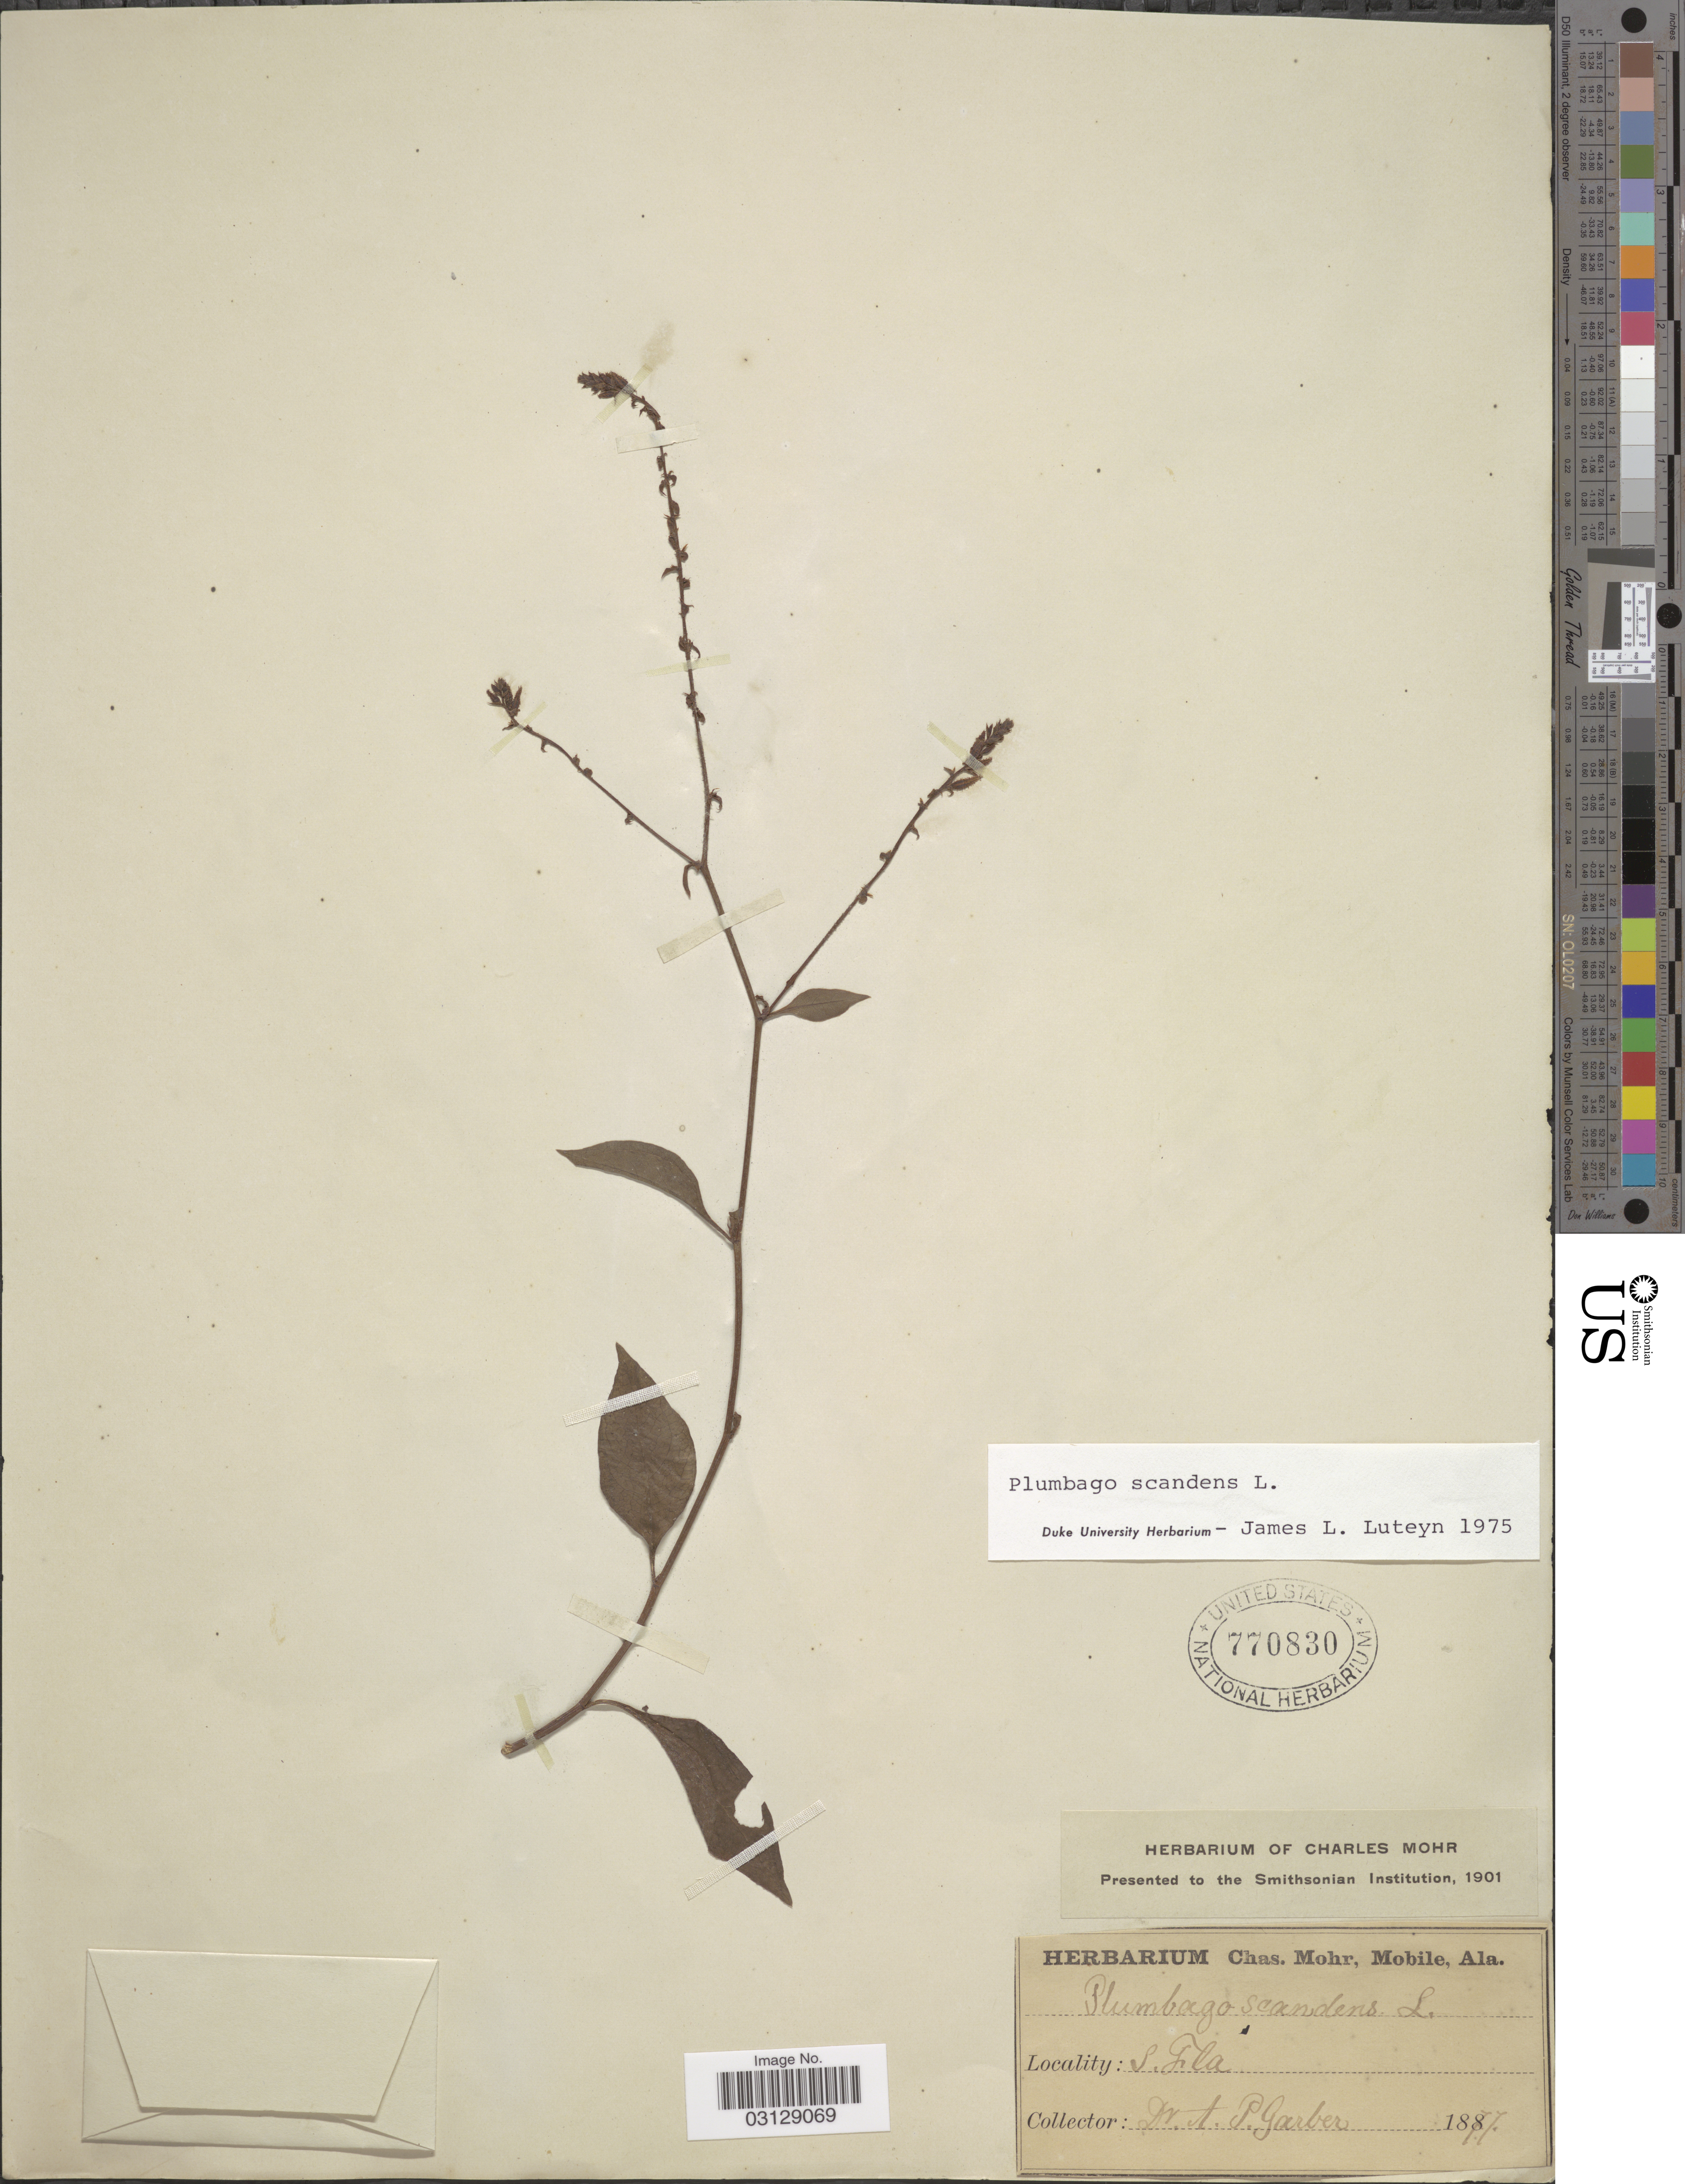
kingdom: Plantae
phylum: Tracheophyta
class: Magnoliopsida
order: Caryophyllales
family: Plumbaginaceae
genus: Plumbago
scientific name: Plumbago scandens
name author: L.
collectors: A. P. Garber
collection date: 1877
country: United States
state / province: Florida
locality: S. Fla.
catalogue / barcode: US 770830